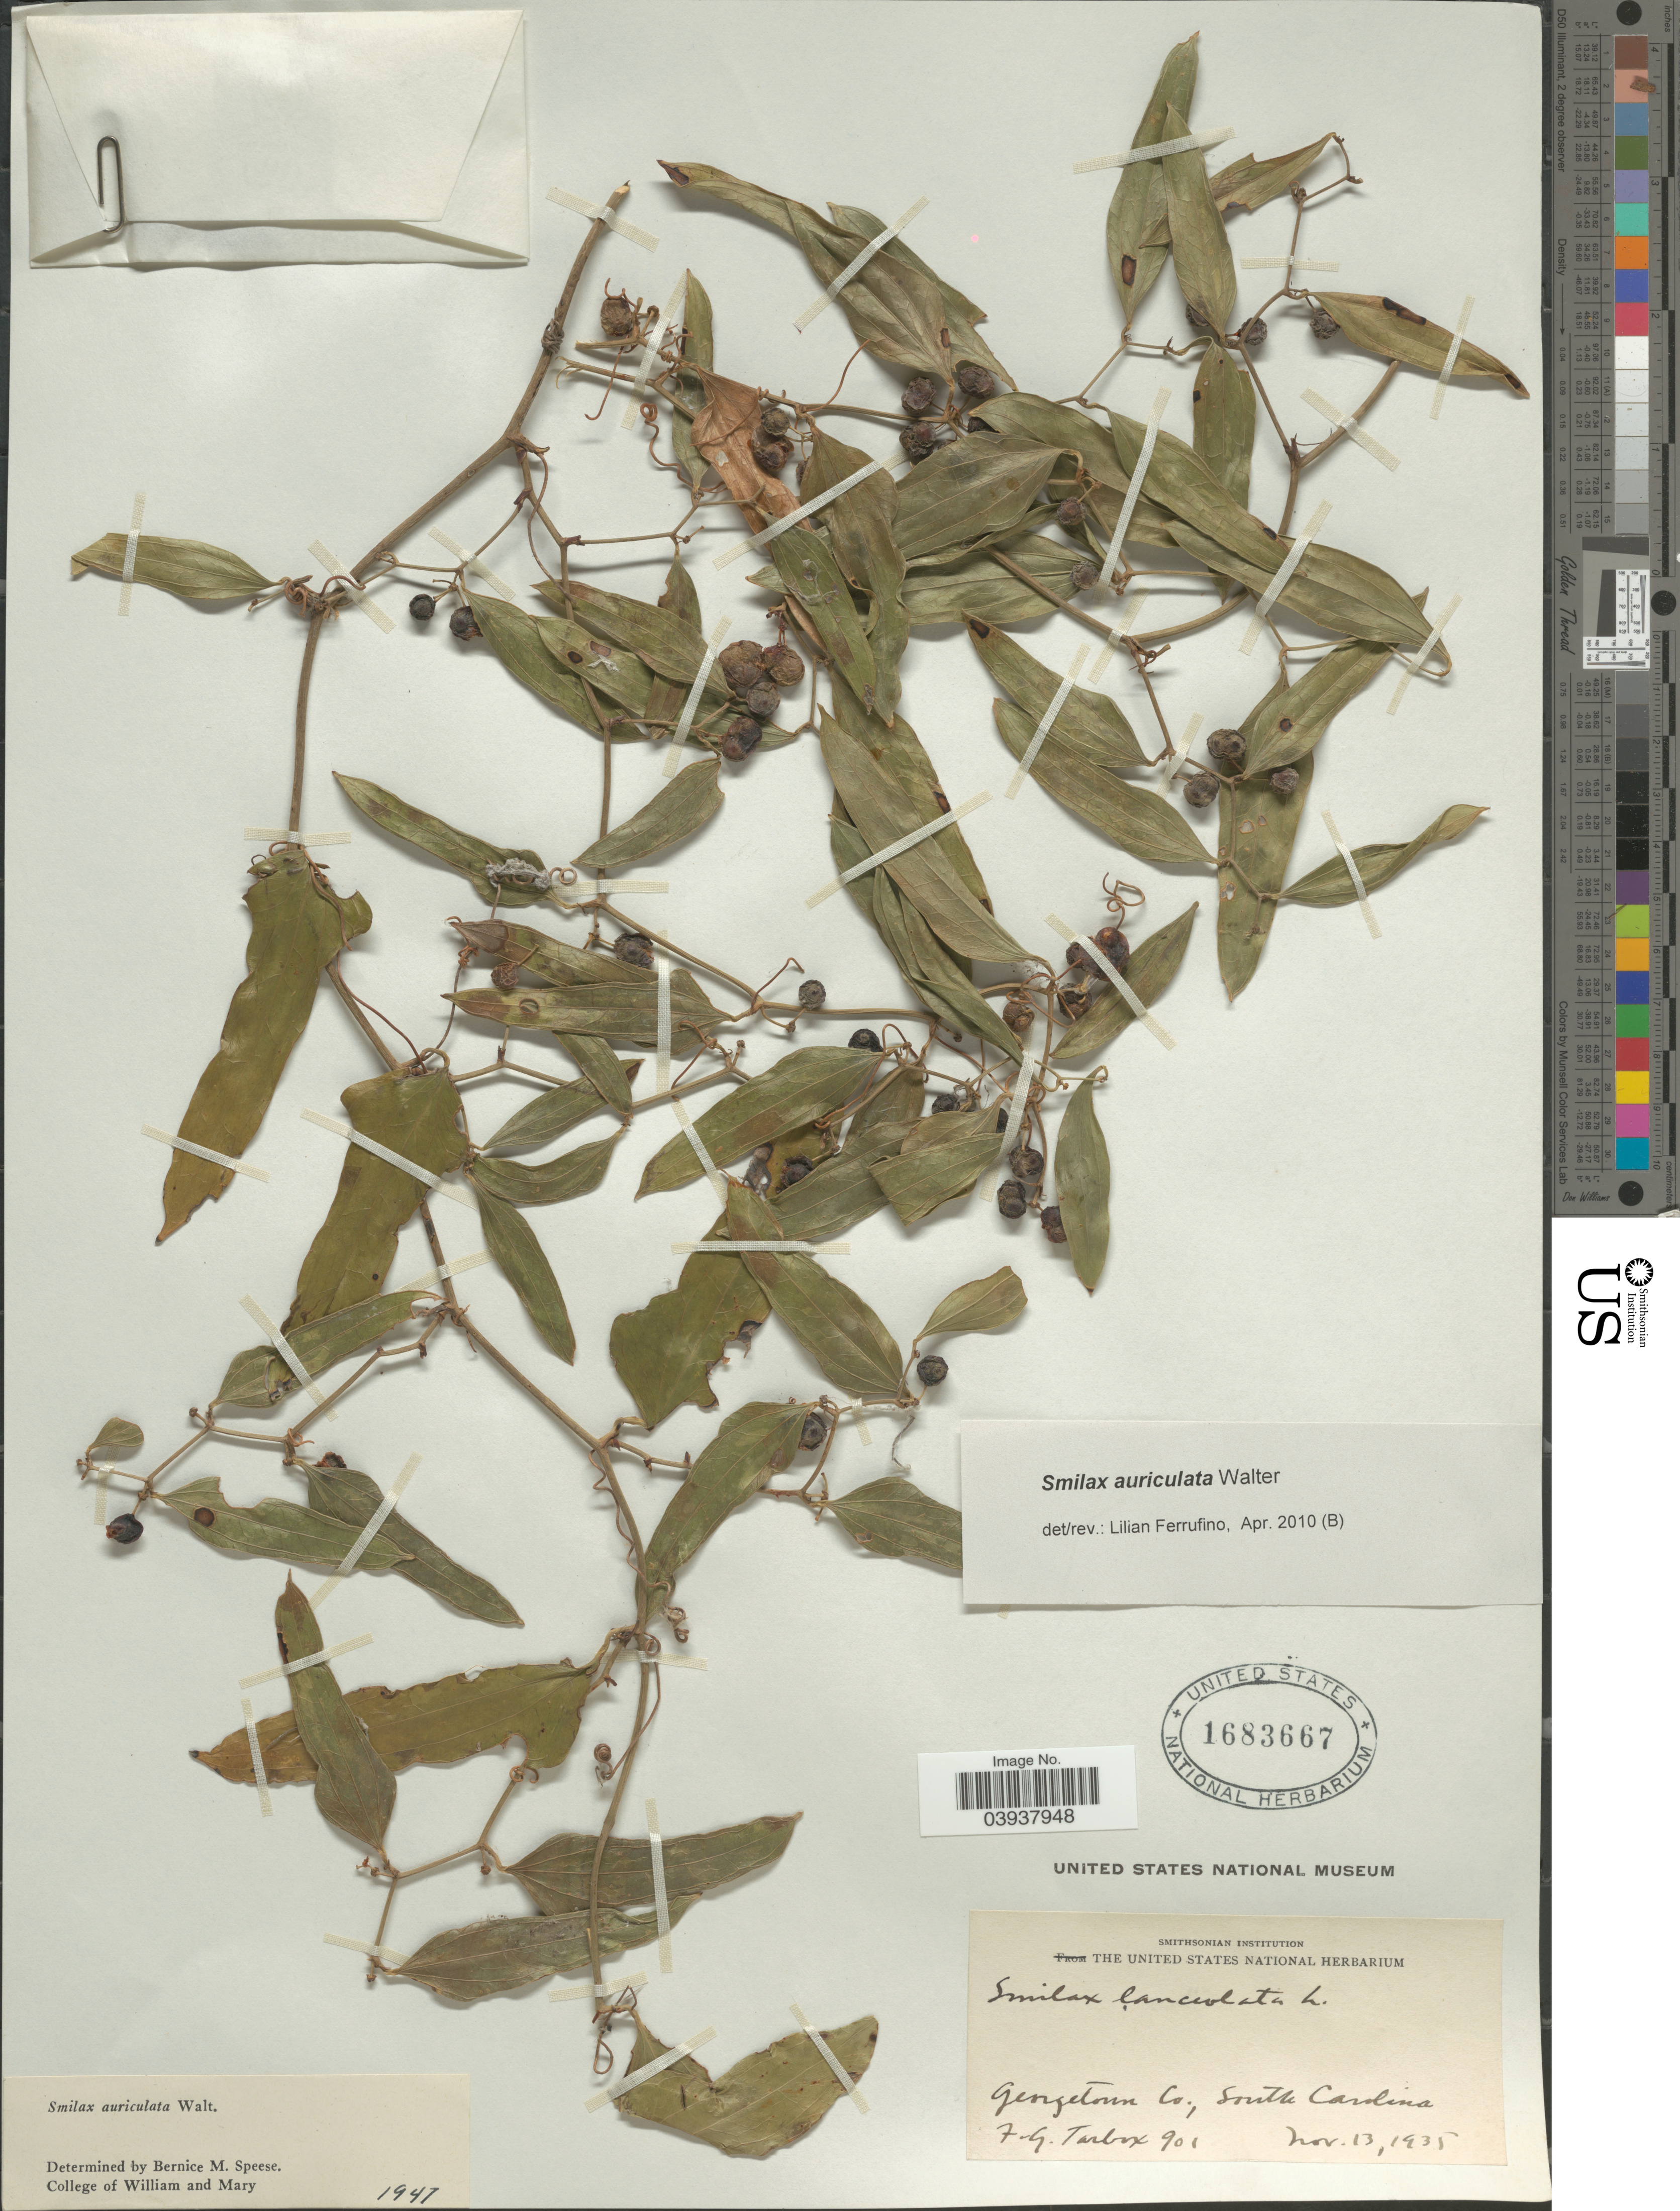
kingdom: Plantae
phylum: Tracheophyta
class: Liliopsida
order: Liliales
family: Smilacaceae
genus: Smilax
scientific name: Smilax auriculata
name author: Walter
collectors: F. Tarbox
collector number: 901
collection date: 1935-11-13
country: United States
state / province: South Carolina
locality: Georgetown Co.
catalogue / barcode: US 1683667